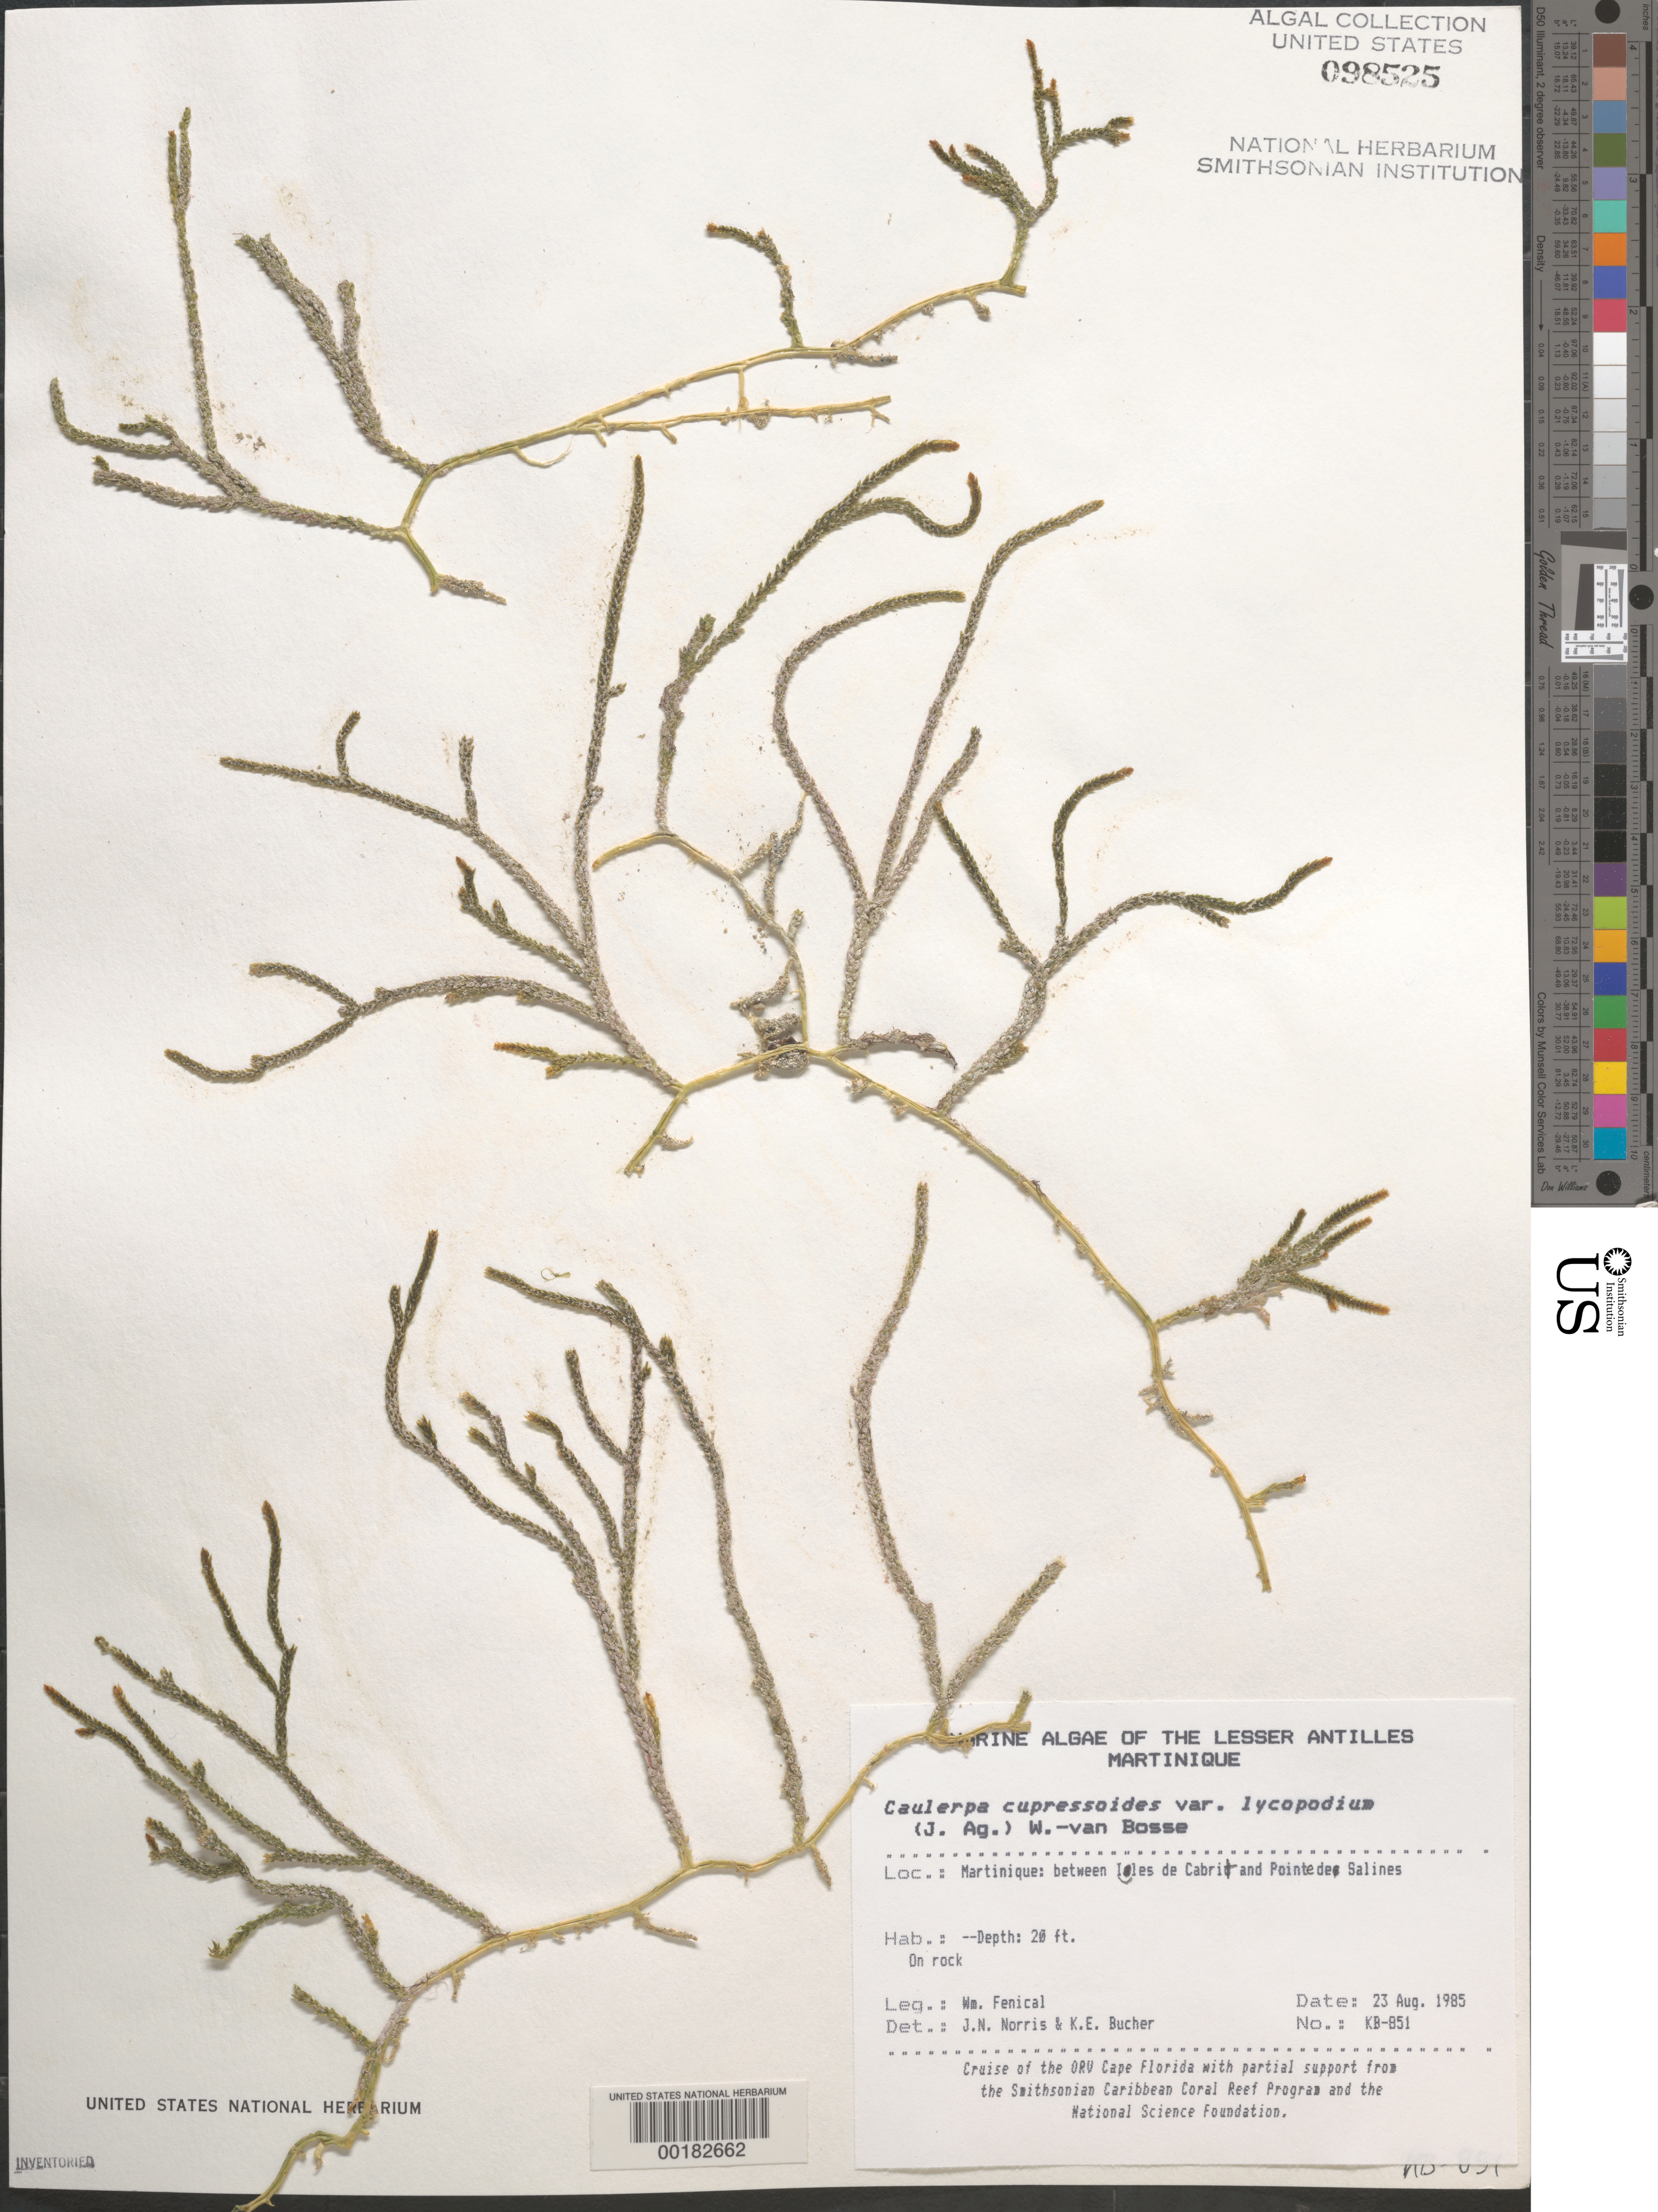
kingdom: Plantae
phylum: Chlorophyta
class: Ulvophyceae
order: Bryopsidales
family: Caulerpaceae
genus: Caulerpa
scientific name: Caulerpa cupressoides var. lycopodium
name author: Weber Bosse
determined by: Norris, J. N.; Bucher, K. E.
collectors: W. Fenical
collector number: Kb-851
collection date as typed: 23 Aug 1985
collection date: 1985-08-23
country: Martinique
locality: Between Iles de Cabrit and Pointe de Salines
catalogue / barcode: US 98525